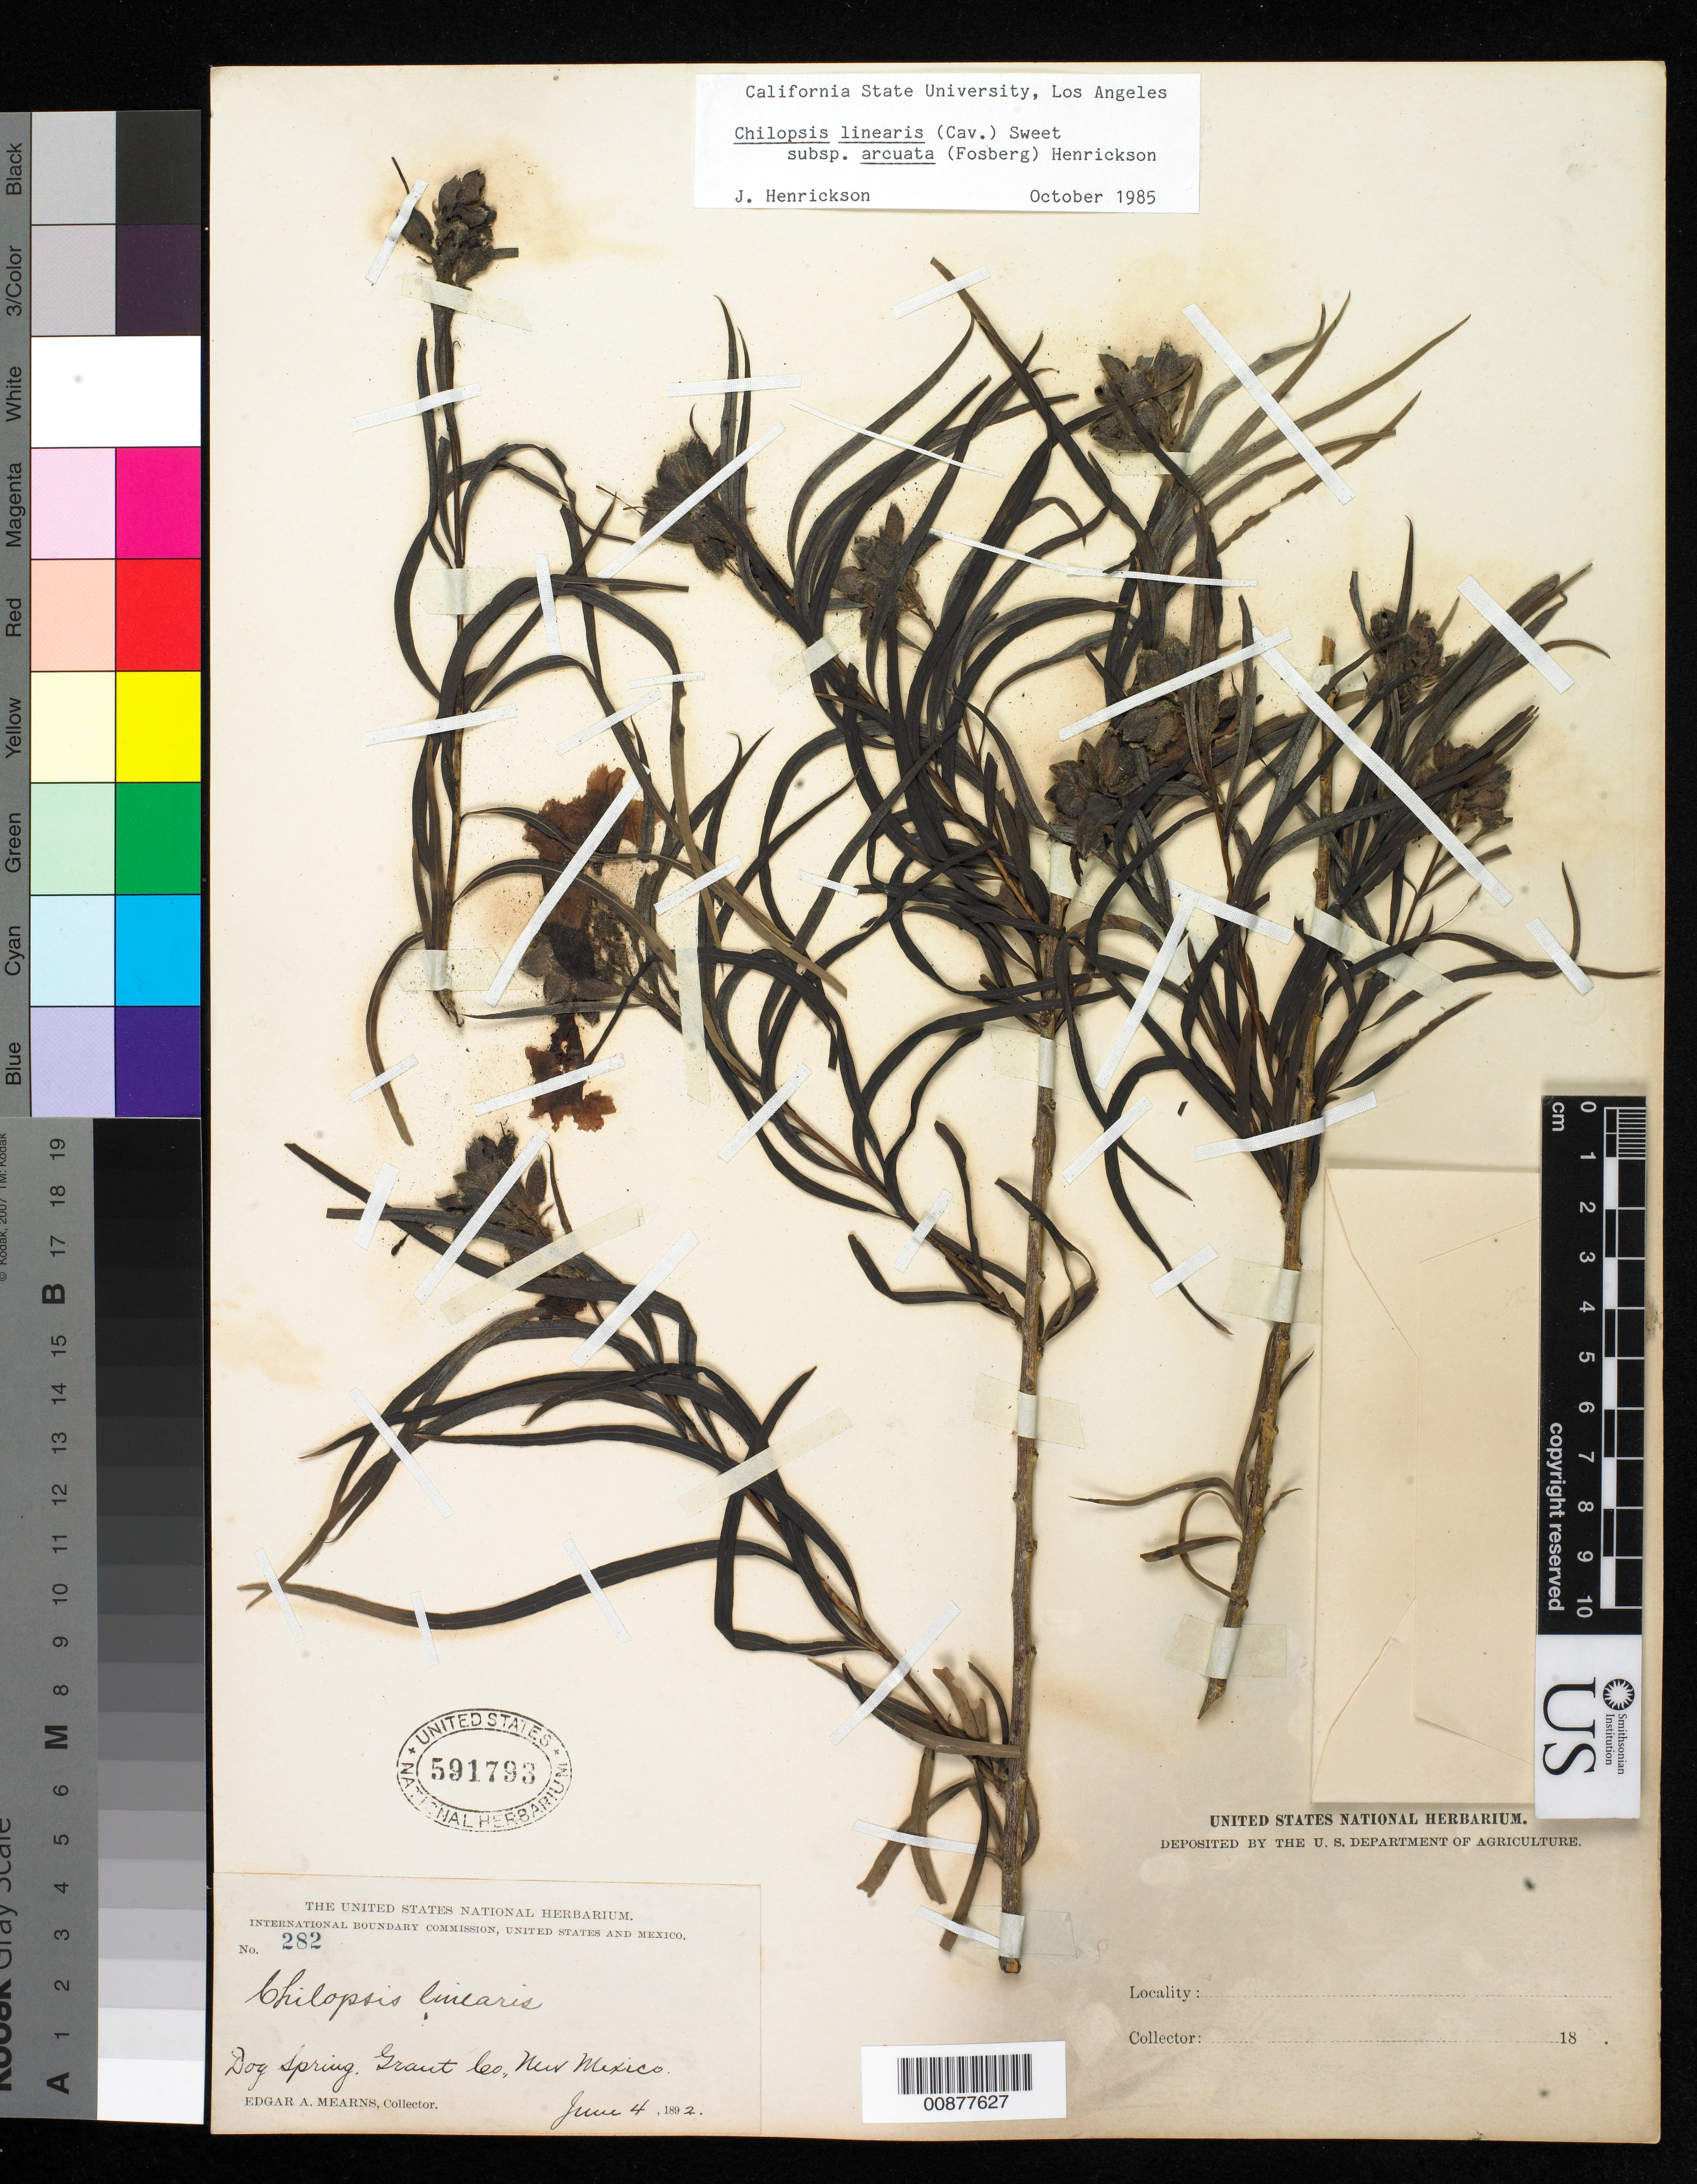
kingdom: Plantae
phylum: Tracheophyta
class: Magnoliopsida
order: Lamiales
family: Bignoniaceae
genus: Chilopsis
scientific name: Chilopsis linearis subsp. arcuata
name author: (Fosberg) Henrickson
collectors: E. A. Mearns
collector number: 282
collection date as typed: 04 Jun 1892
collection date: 1892-06-04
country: United States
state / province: New Mexico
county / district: Grant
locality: Dog Spring, Grant County, New Mexico.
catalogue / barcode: US 591793